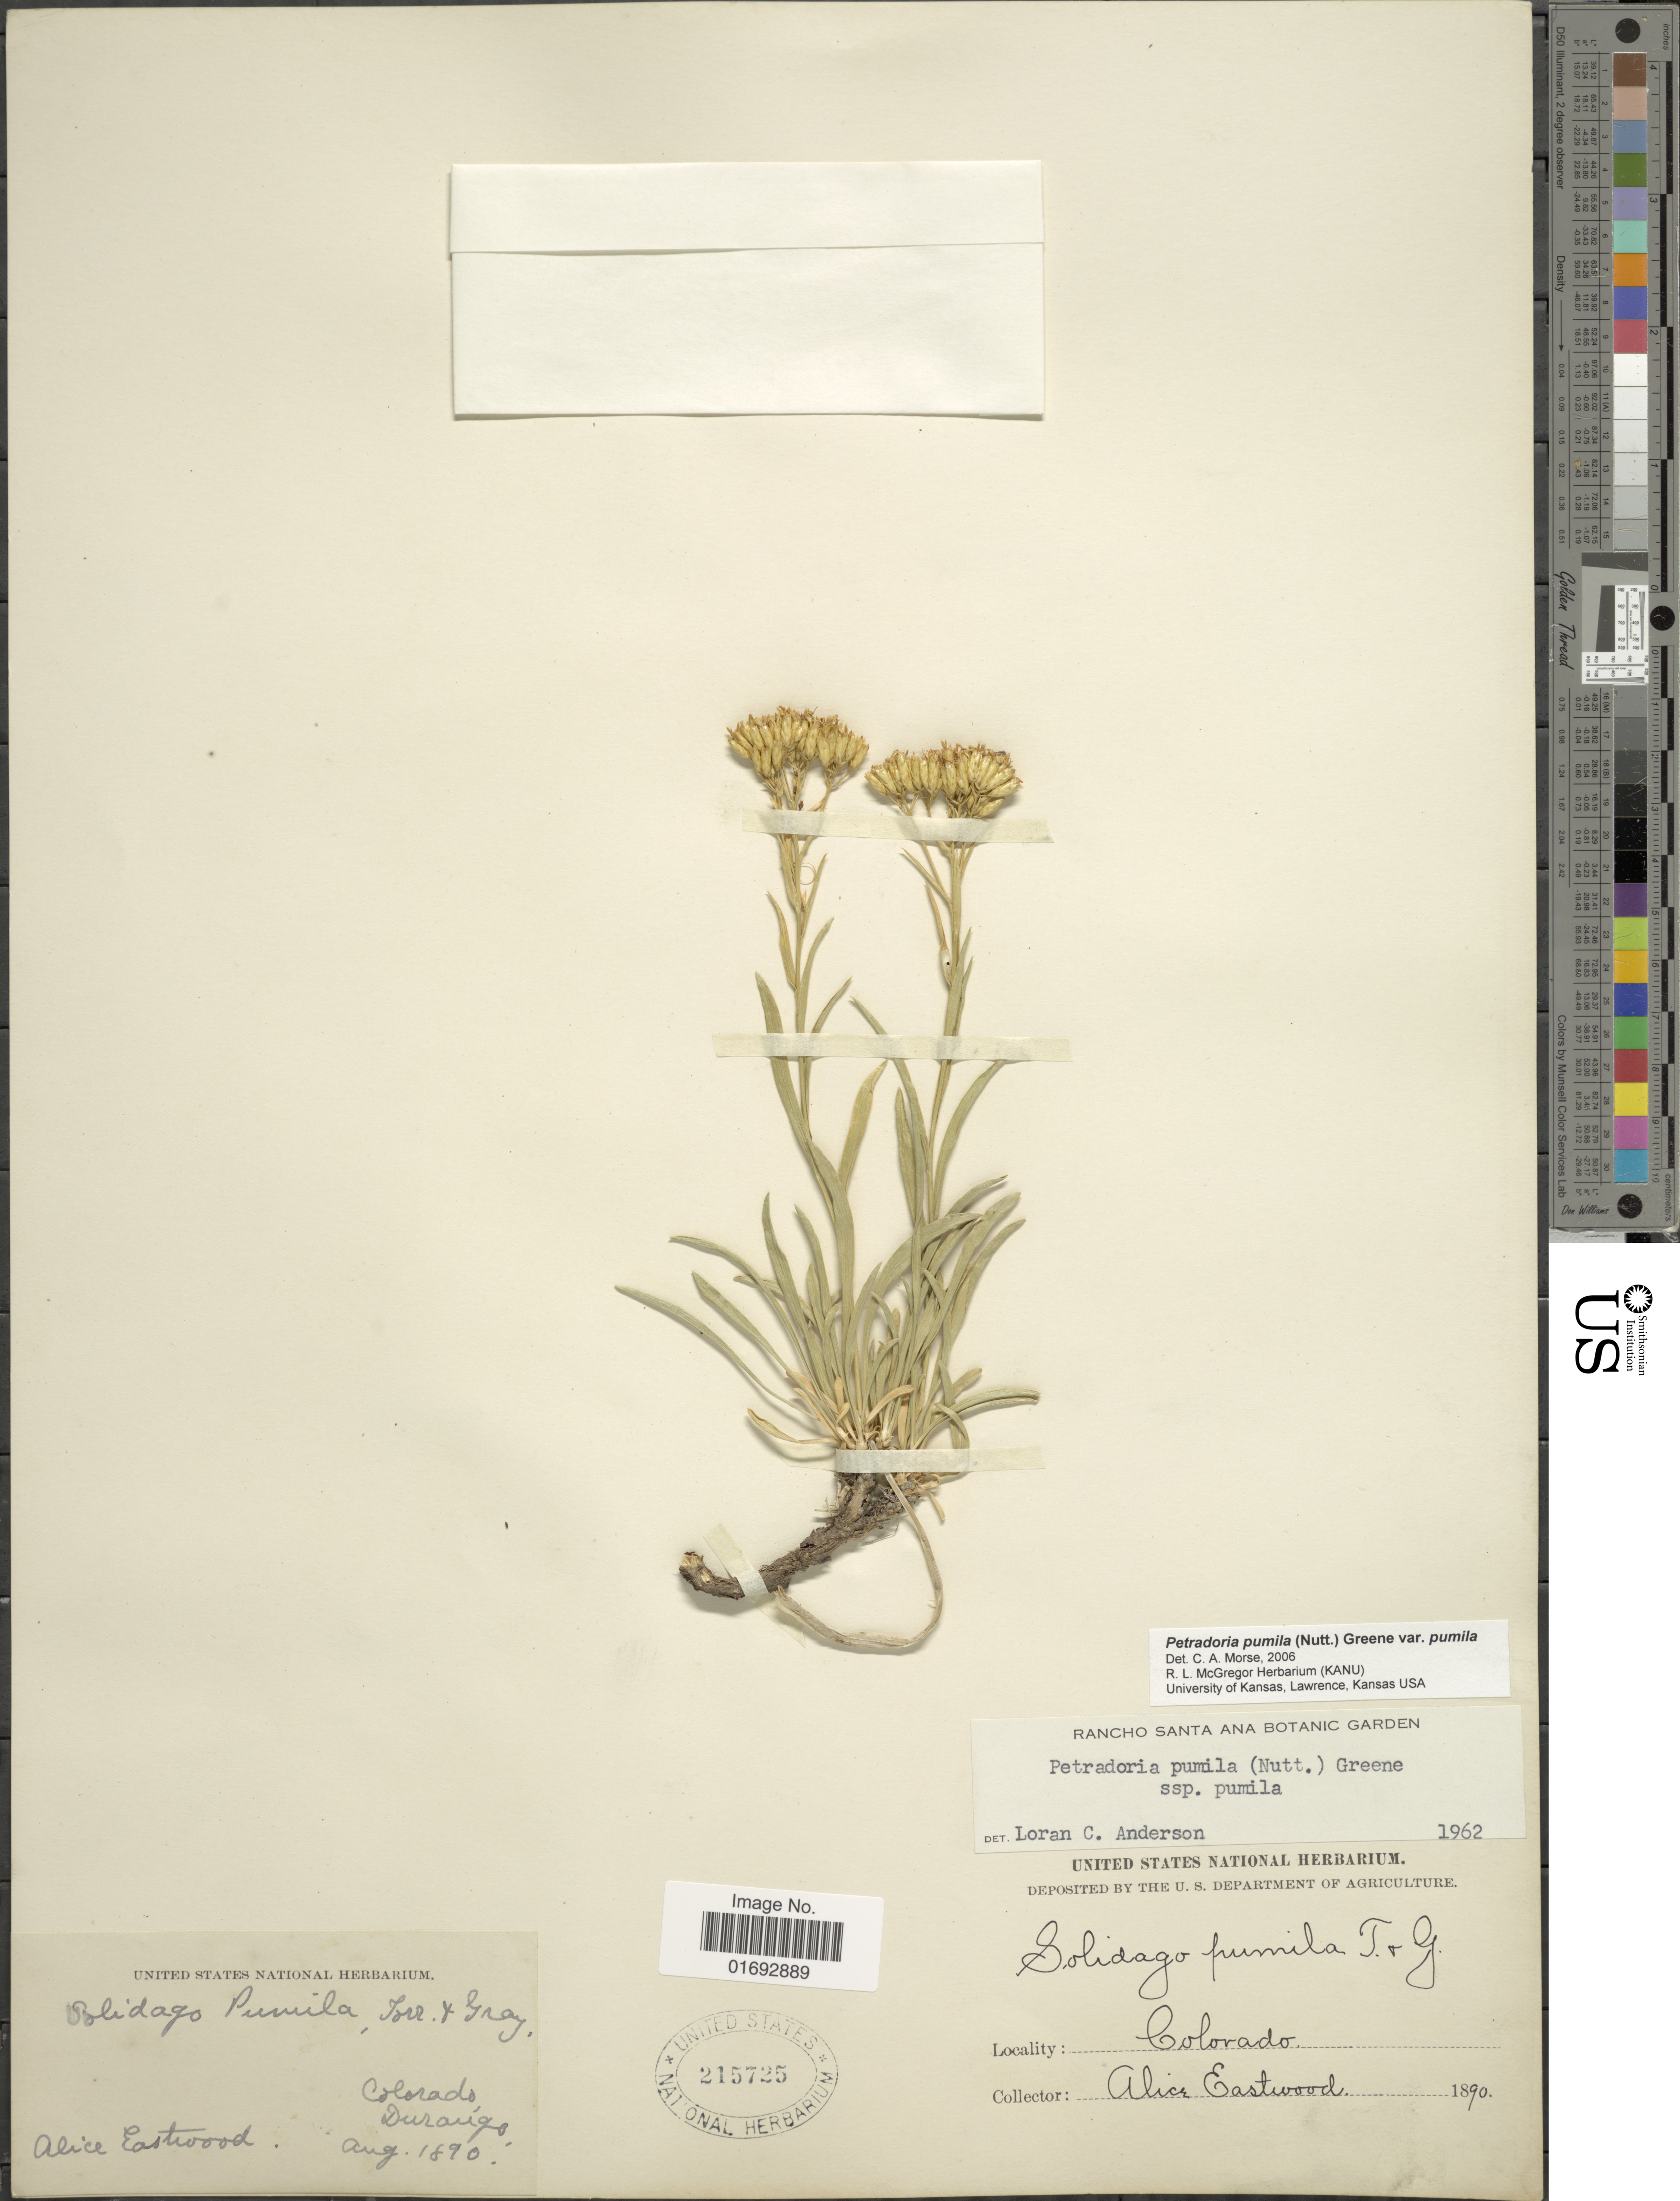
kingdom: Plantae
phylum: Tracheophyta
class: Magnoliopsida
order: Asterales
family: Asteraceae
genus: Petradoria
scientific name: Petradoria pumila subsp. pumila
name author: (Nutt.) Greene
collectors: A. Eastwood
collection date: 1890-08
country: United States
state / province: Colorado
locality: Durango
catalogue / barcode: US 215725